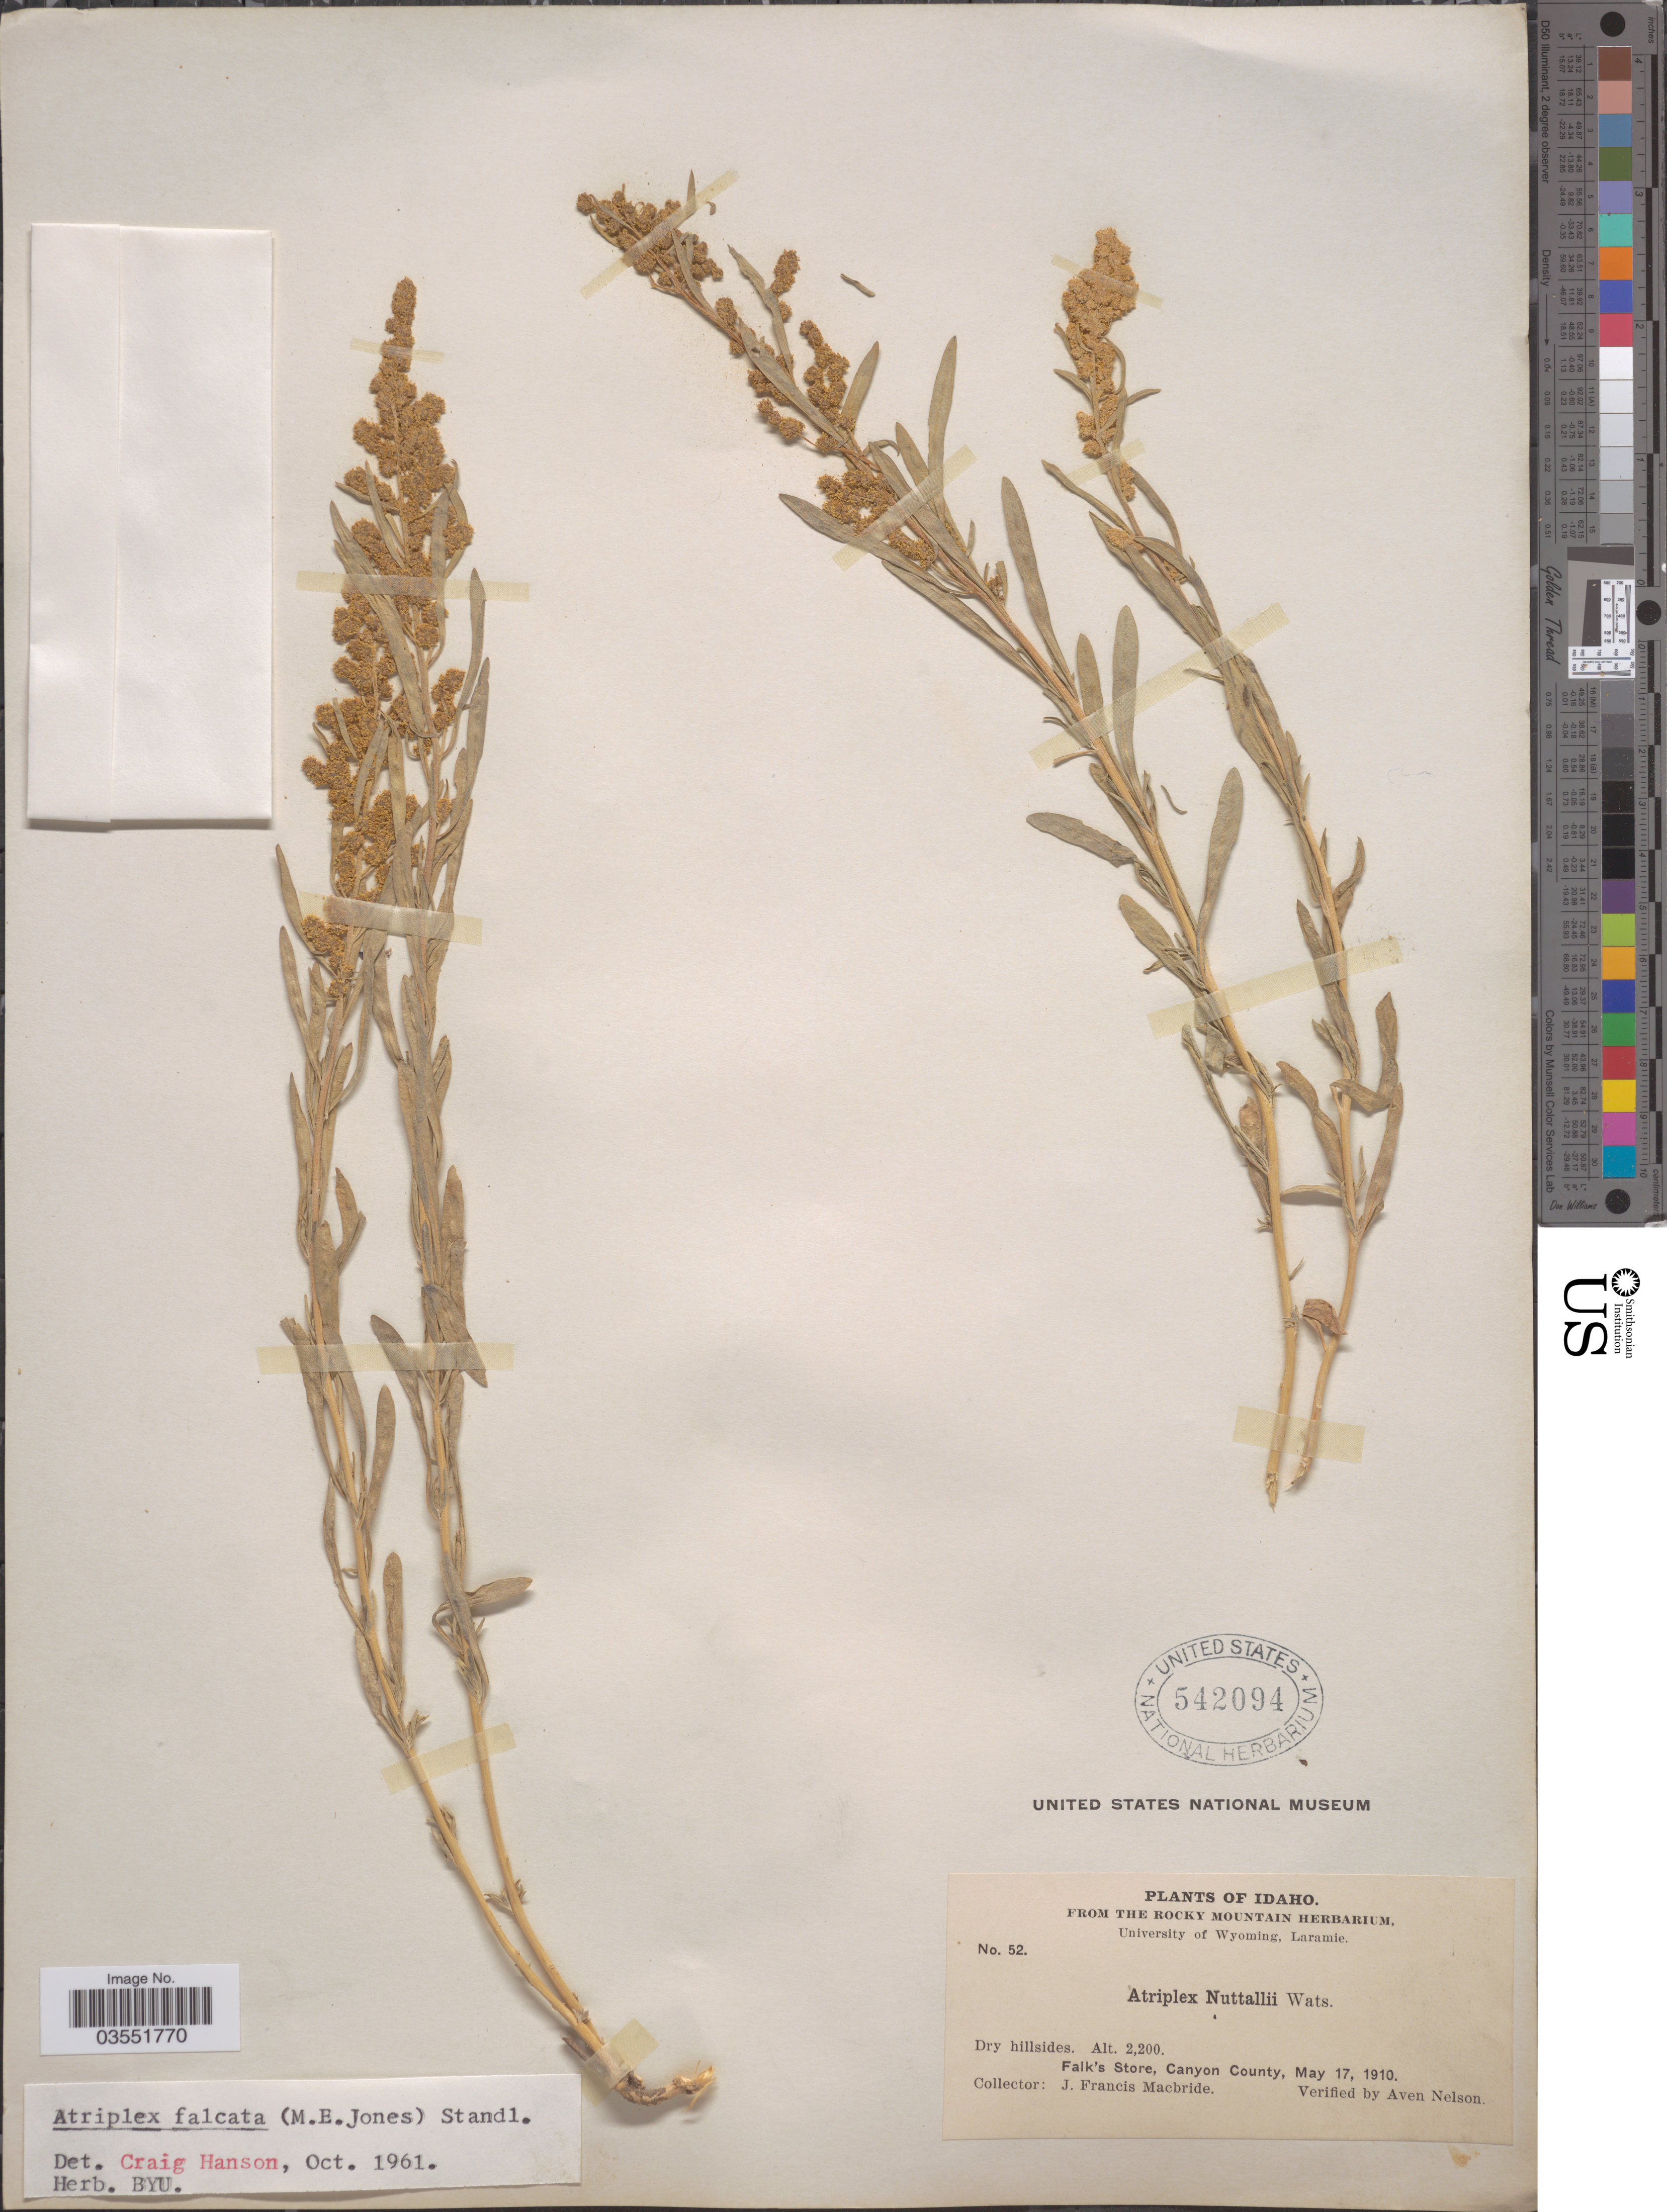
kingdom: Plantae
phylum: Tracheophyta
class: Magnoliopsida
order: Caryophyllales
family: Amaranthaceae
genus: Atriplex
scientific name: Atriplex falcata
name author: (M.E. Jones) Standl.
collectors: J. F. Macbride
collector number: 52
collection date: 1910-05-17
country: United States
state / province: Idaho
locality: Falk's Store, Canyon County.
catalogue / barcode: US 542094